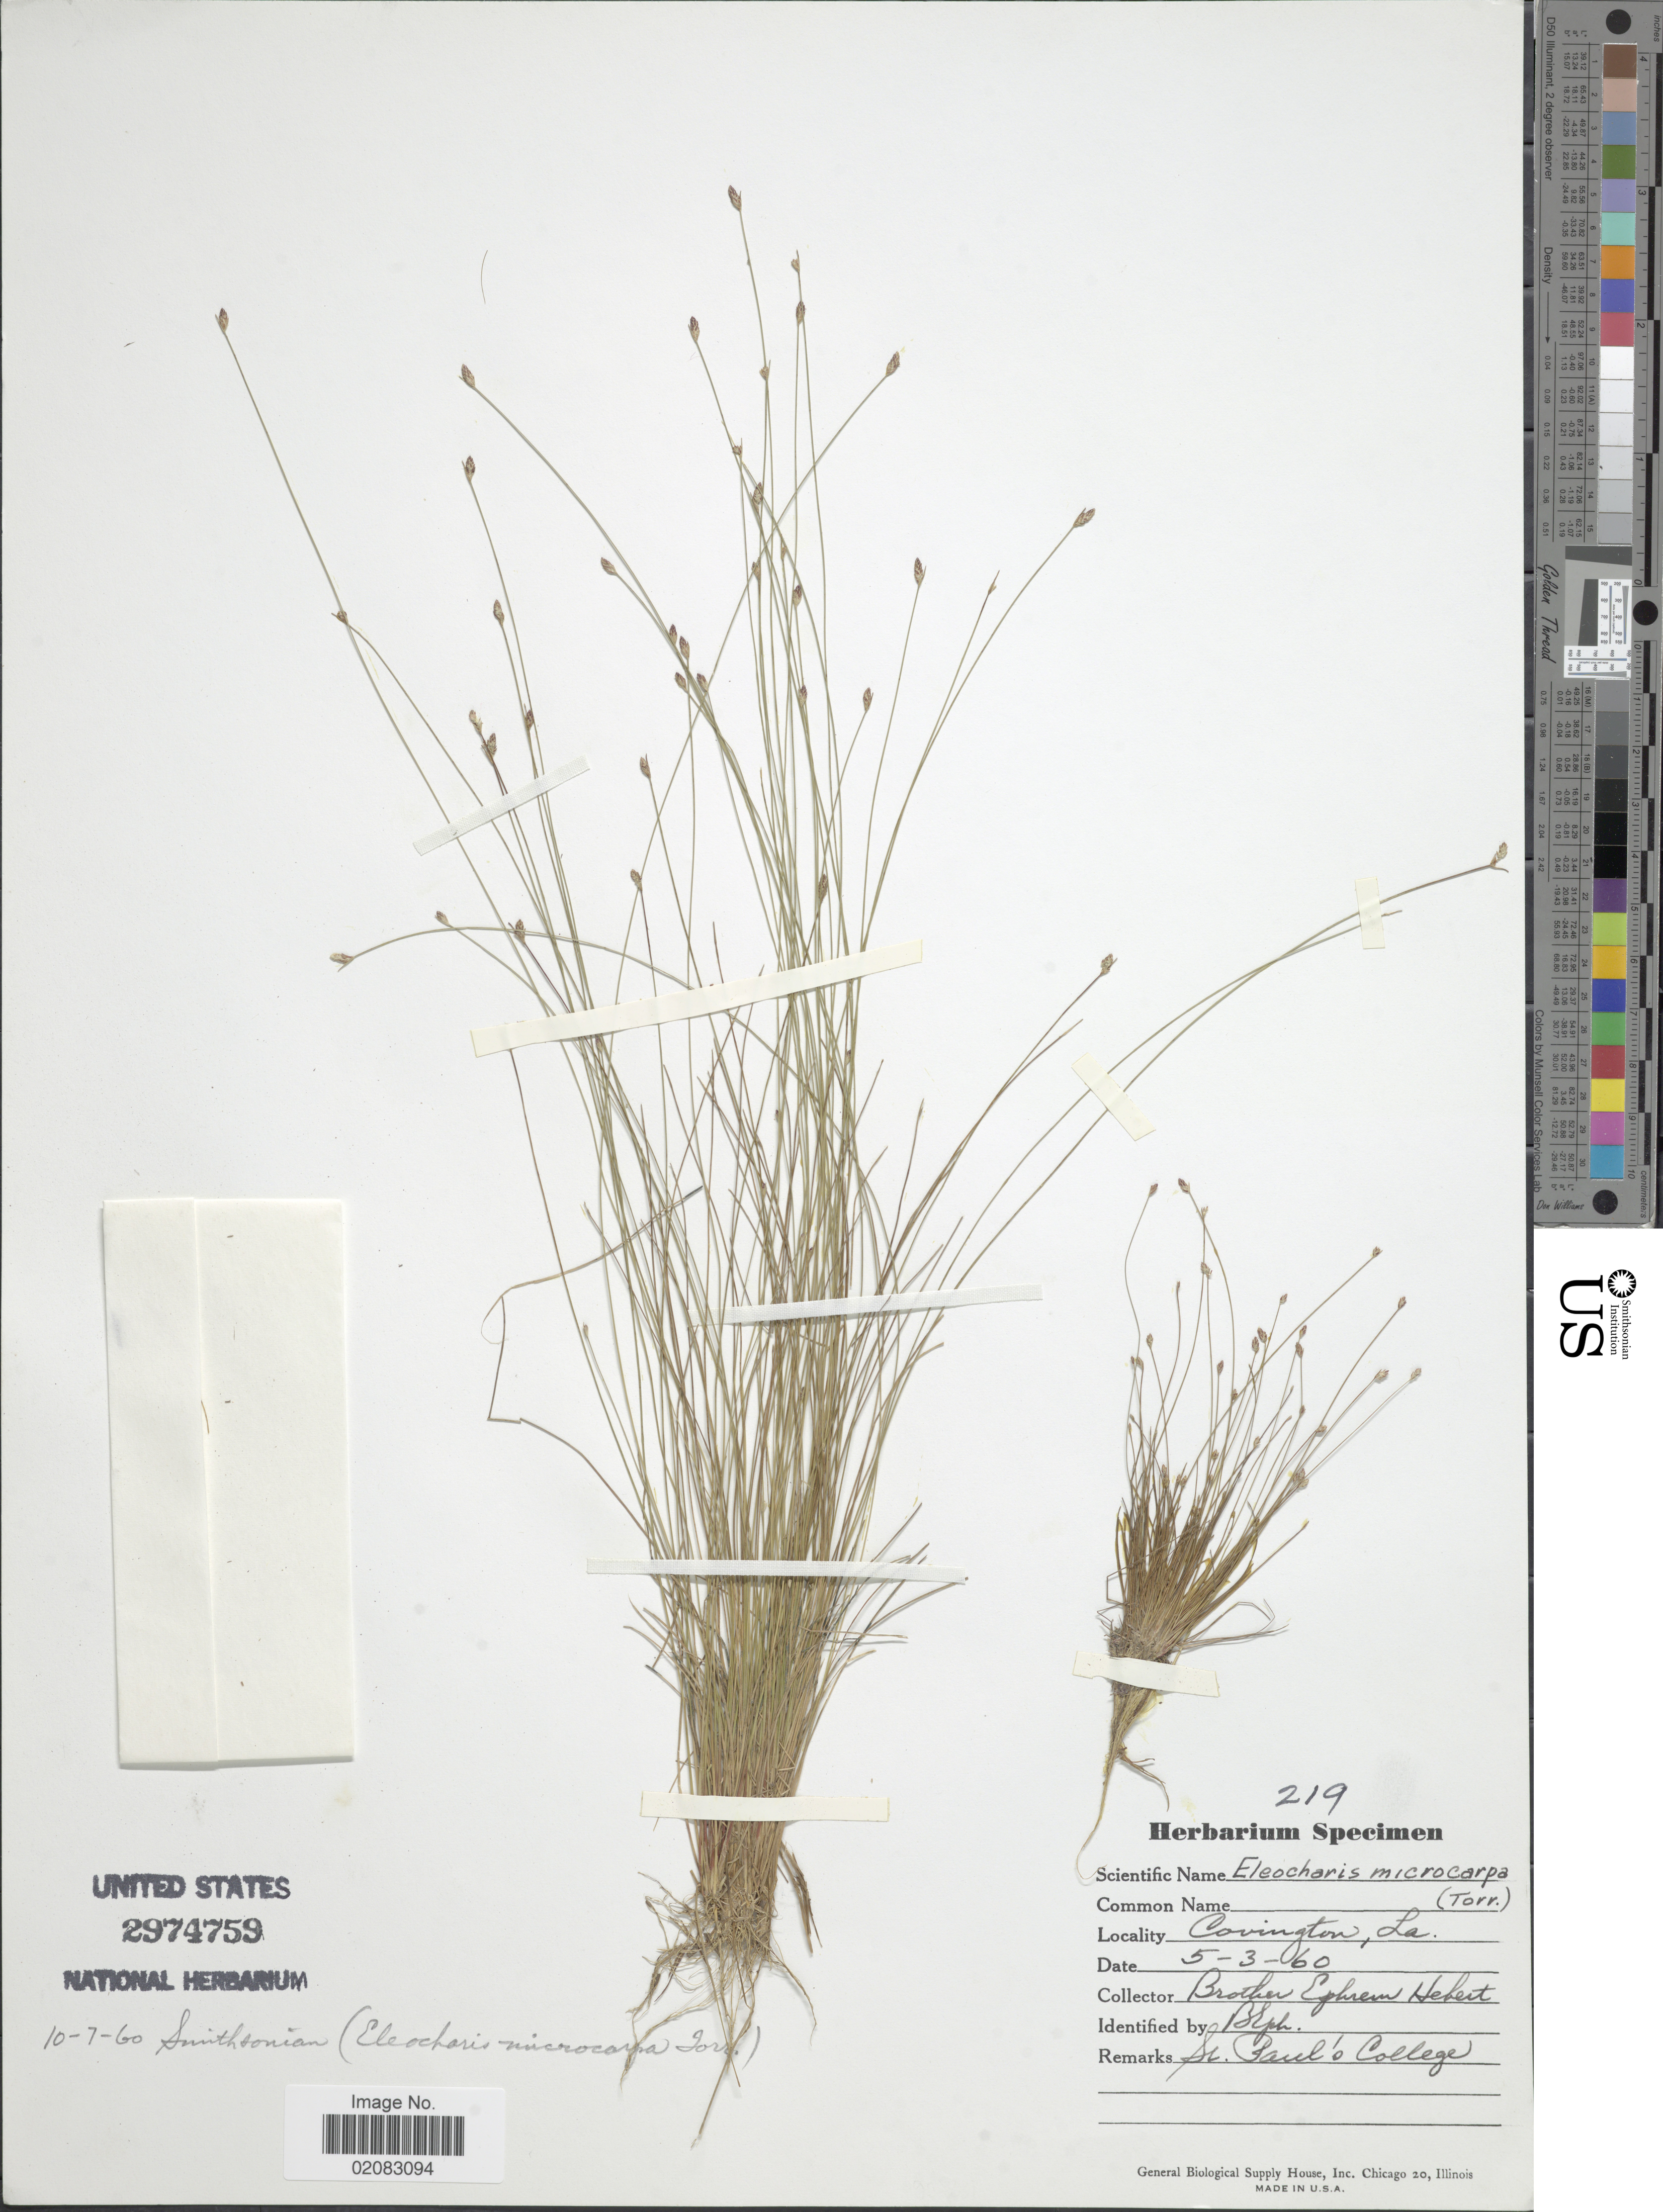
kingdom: Plantae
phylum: Tracheophyta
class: Liliopsida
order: Poales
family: Cyperaceae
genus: Eleocharis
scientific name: Eleocharis microcarpa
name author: Torr.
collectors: E. Hebert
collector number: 219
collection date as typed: Transcribed d/m/y: 3/5/60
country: United States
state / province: Louisiana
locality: Covington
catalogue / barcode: US 2974759